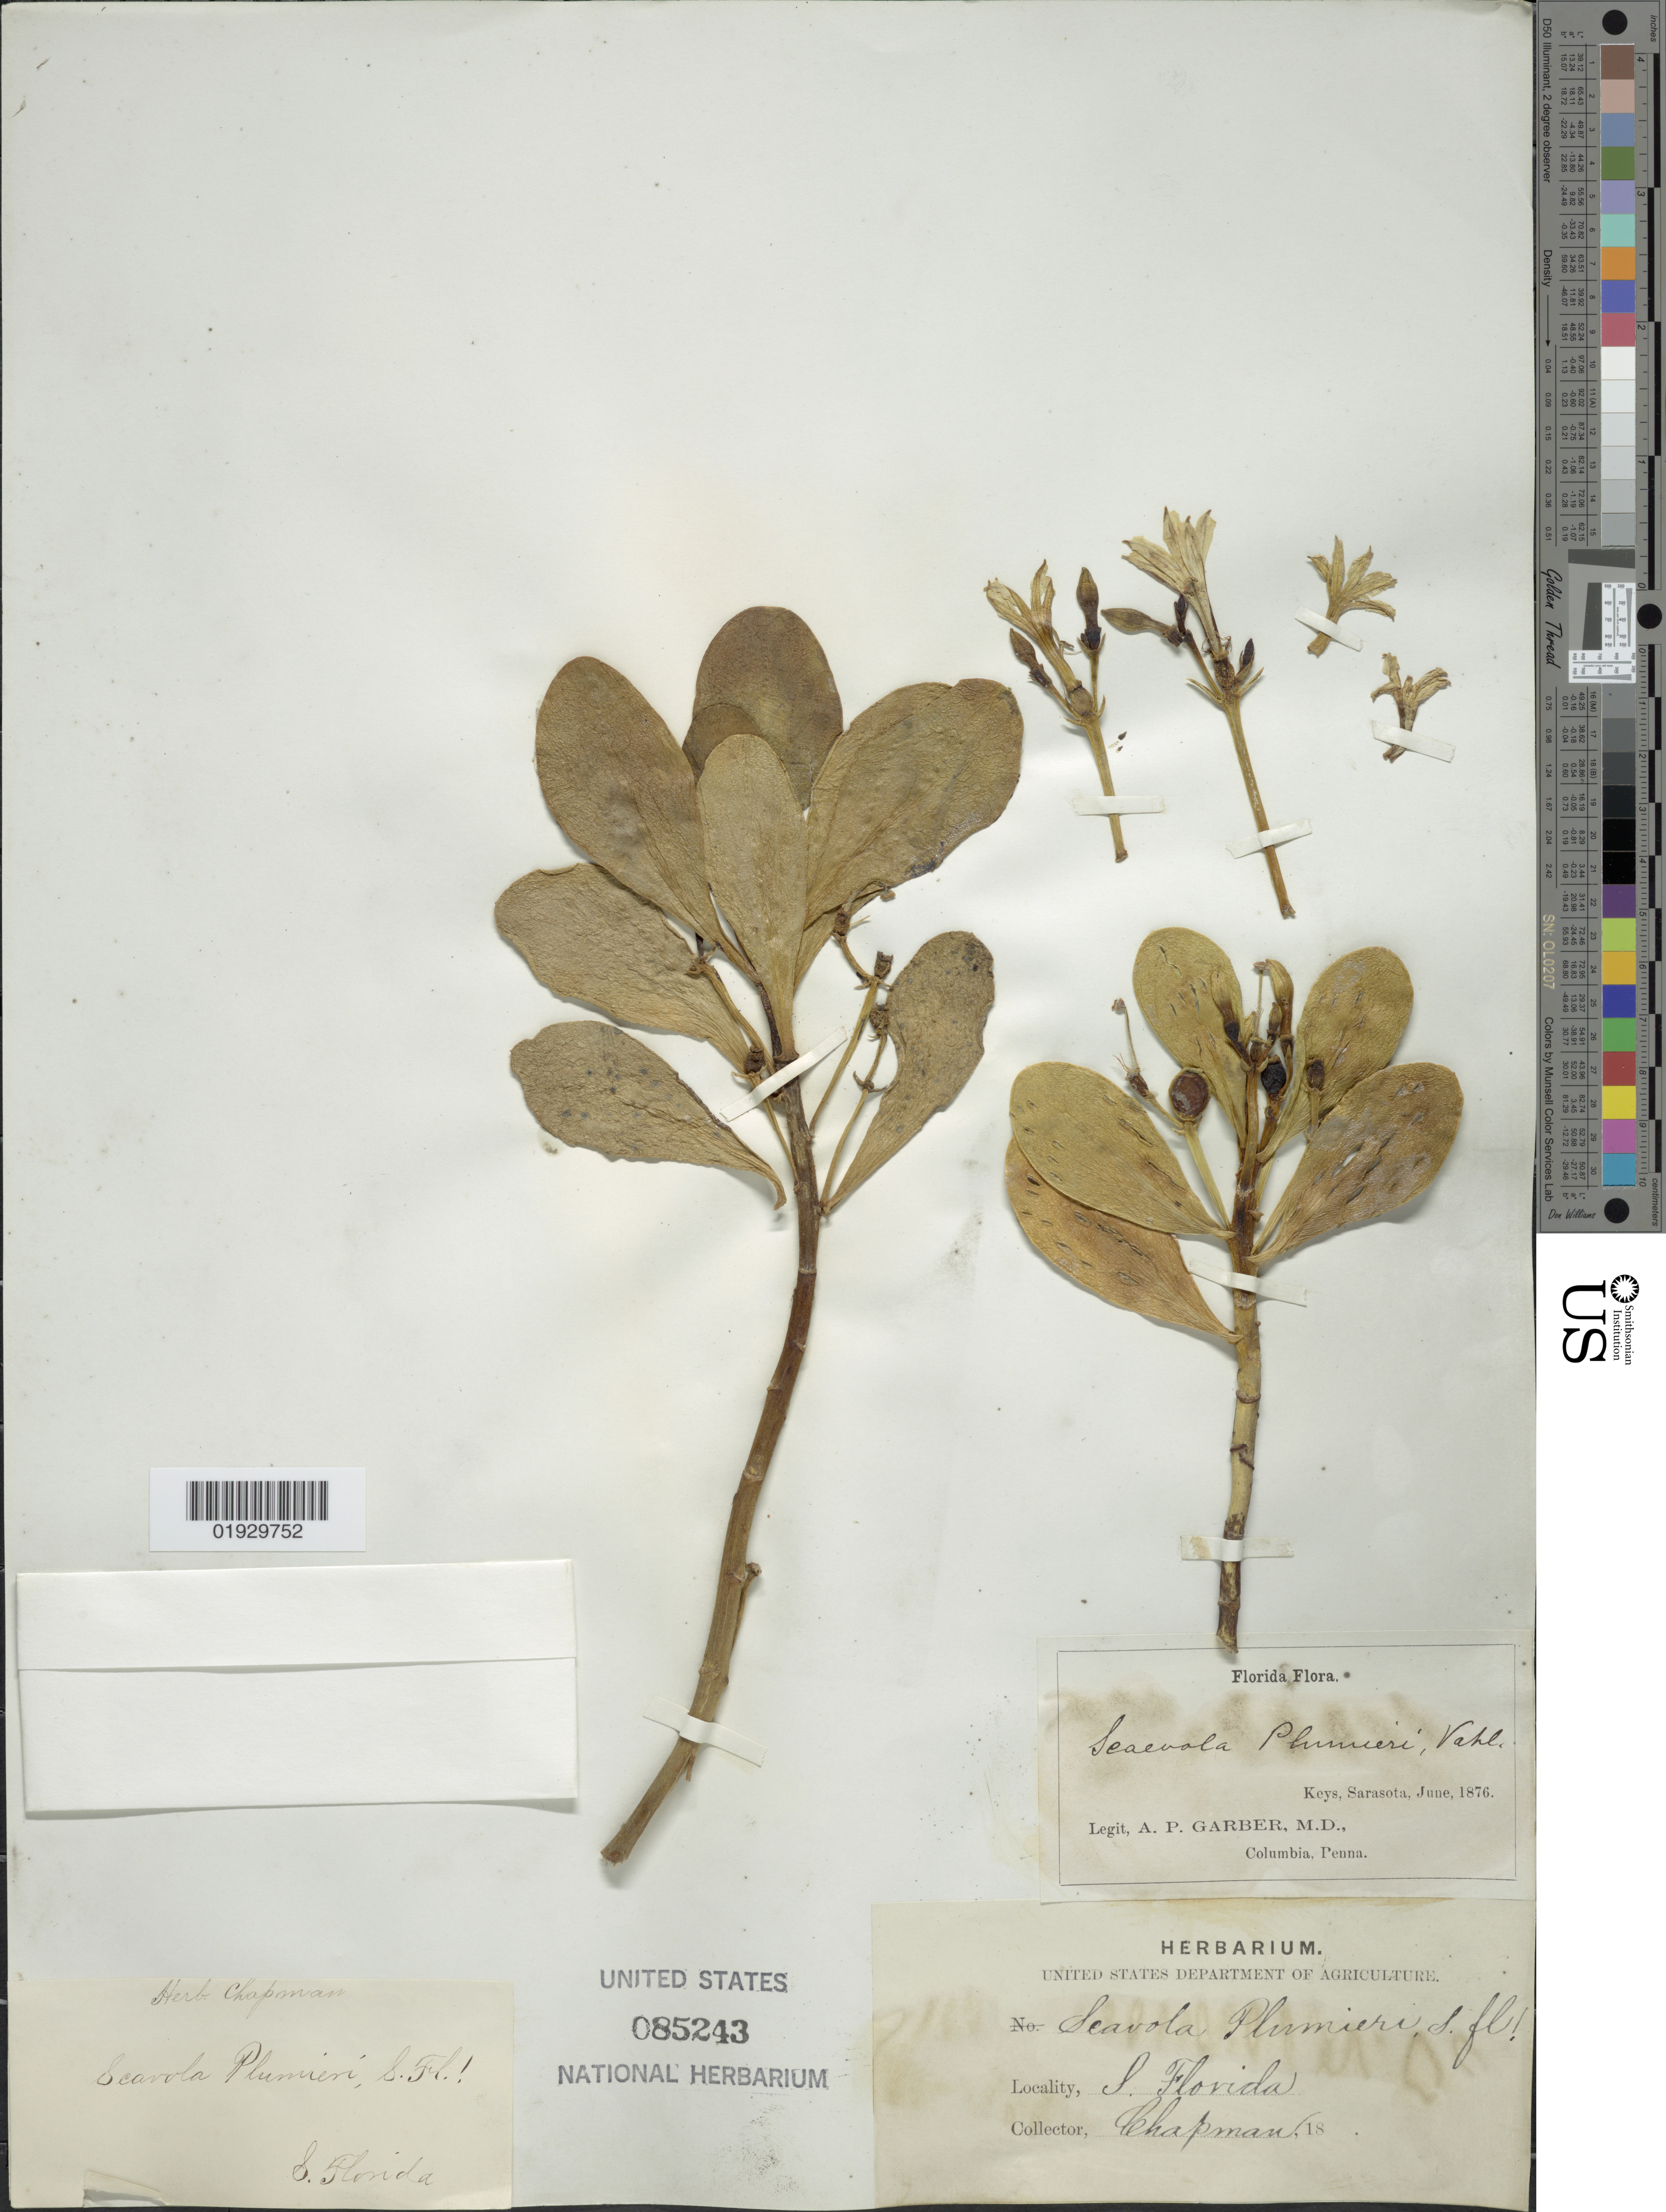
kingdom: Plantae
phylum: Tracheophyta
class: Magnoliopsida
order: Asterales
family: Goodeniaceae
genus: Scaevola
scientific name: Scaevola plumieri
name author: (L.) Vahl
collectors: A. Chapman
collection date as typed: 18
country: United States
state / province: Florida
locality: S. Florida.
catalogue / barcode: US 85243